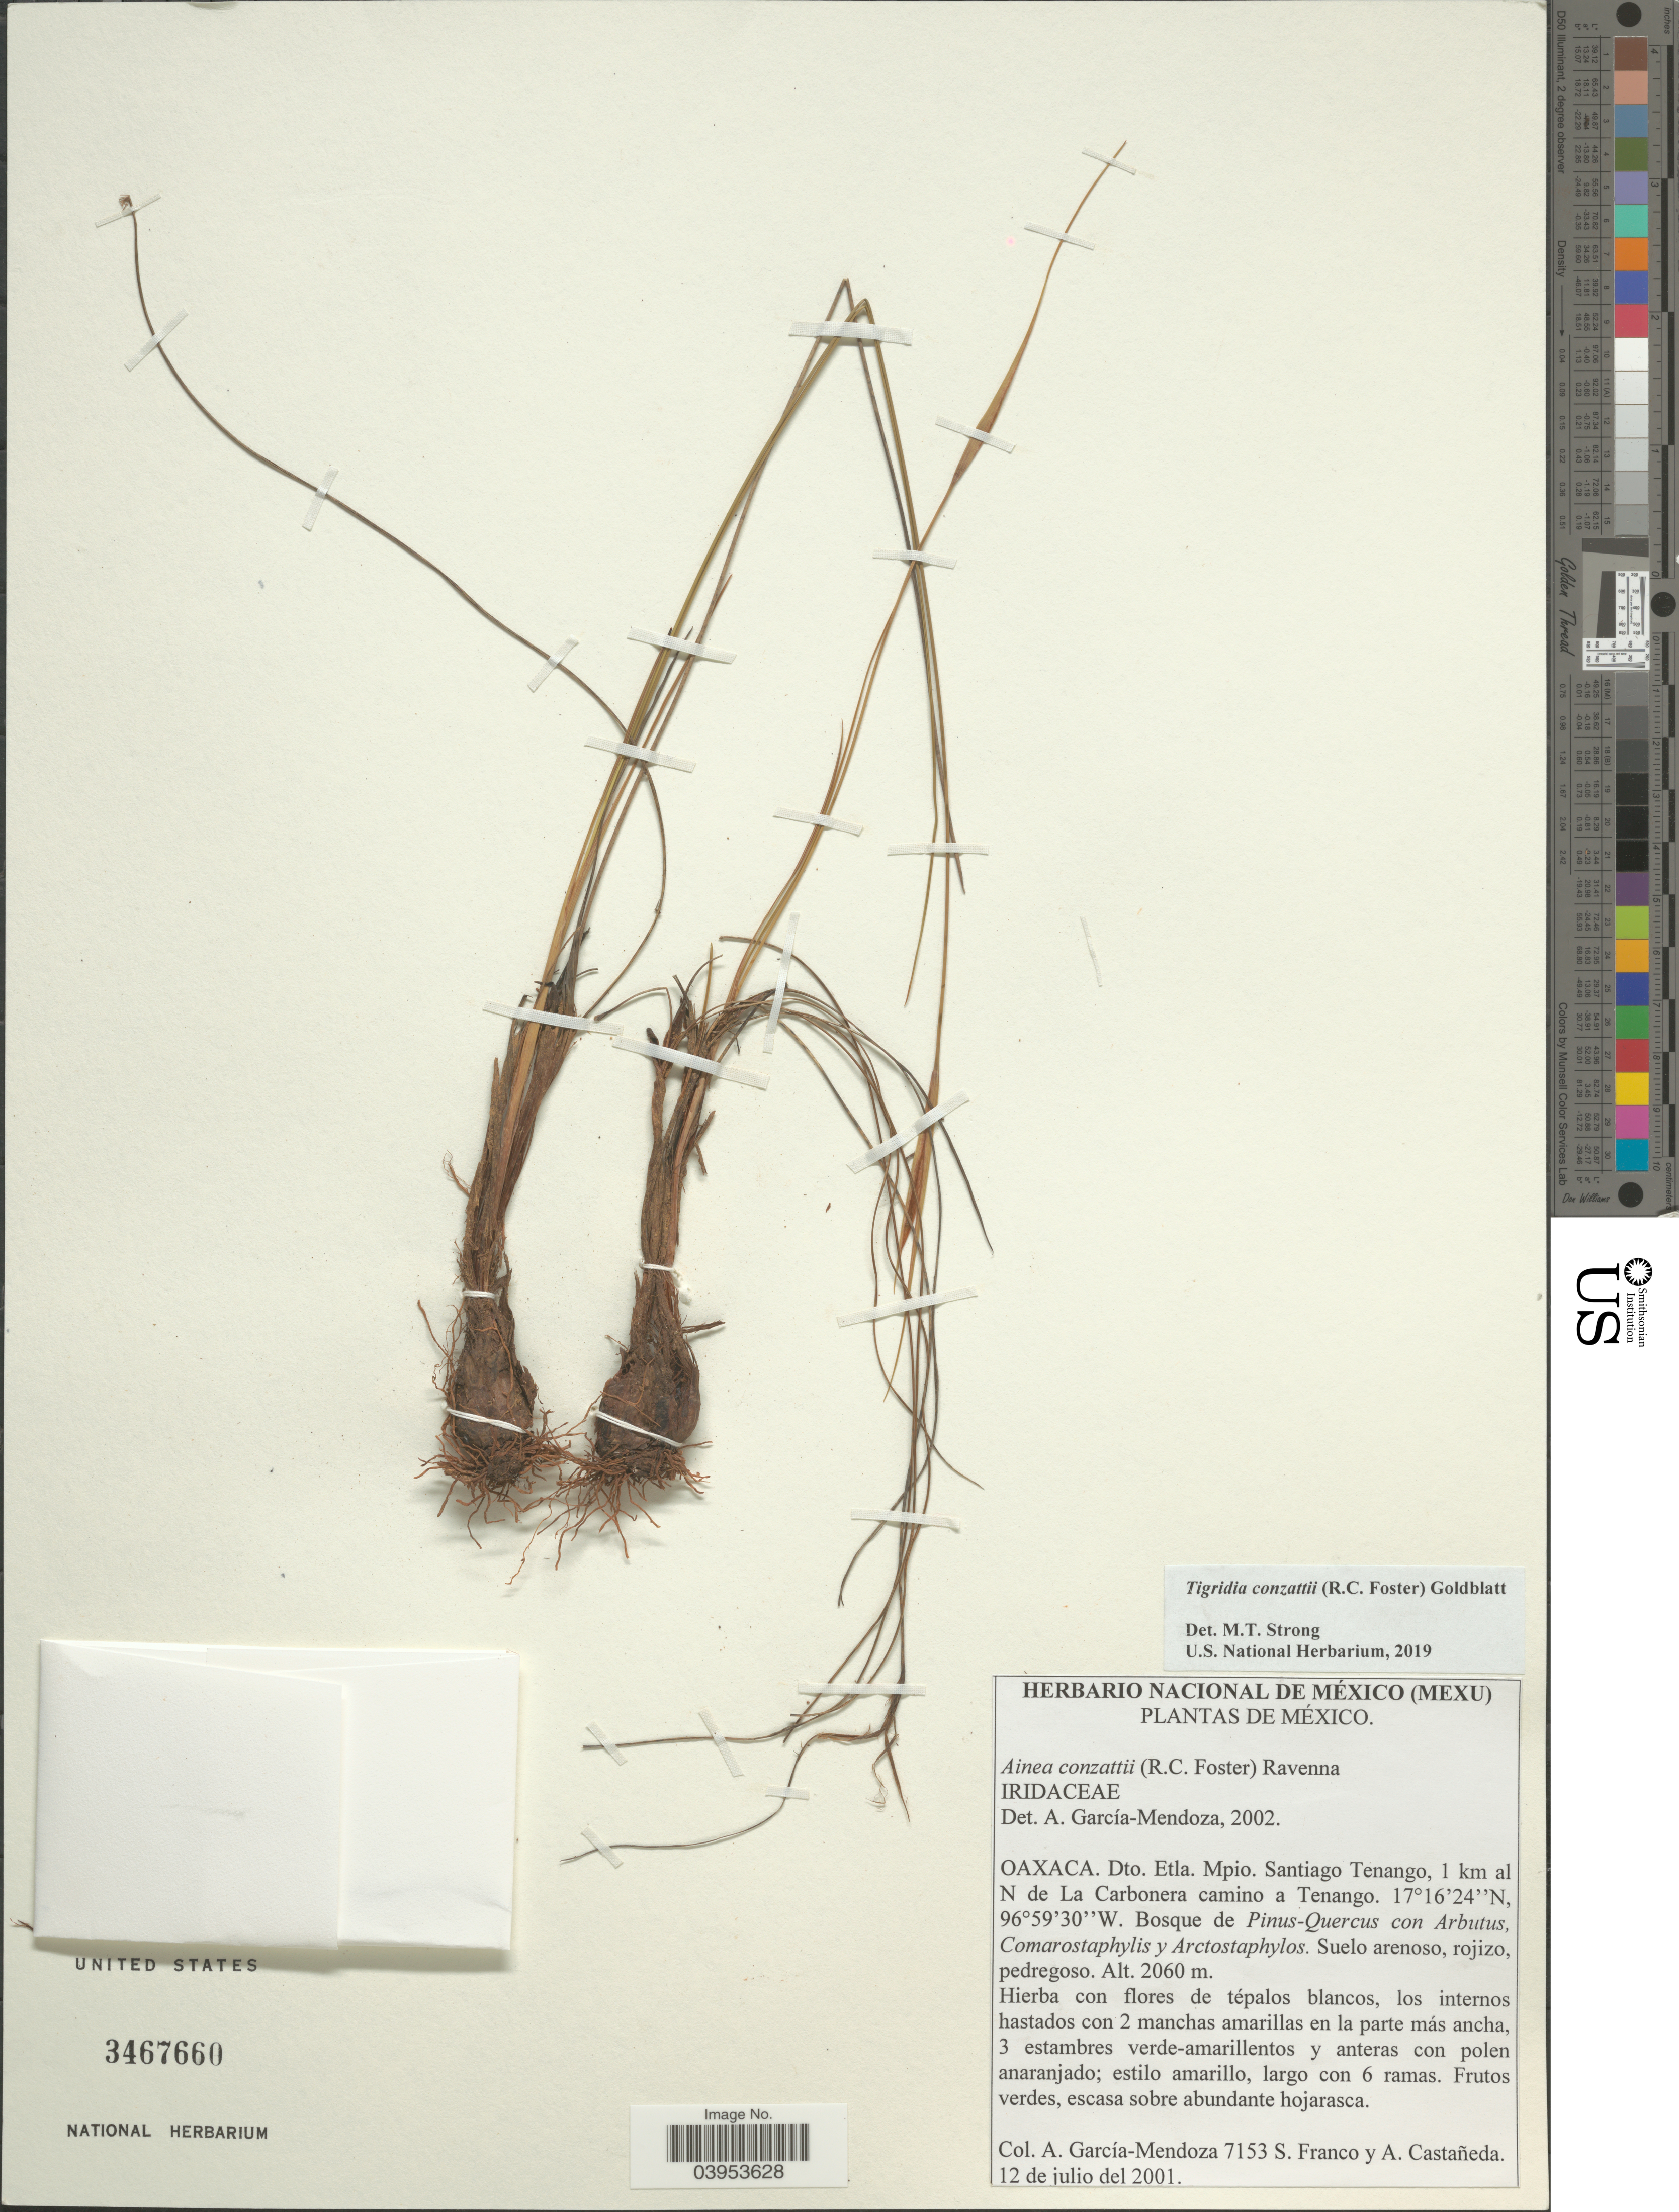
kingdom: Plantae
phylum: Tracheophyta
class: Liliopsida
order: Asparagales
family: Iridaceae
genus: Tigridia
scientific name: Tigridia conzattii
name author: (R.C. Foster) Goldblatt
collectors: A. García-Mendoza, S. Franco & A. Castañeda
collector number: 7153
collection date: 2001-07-12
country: Mexico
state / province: Oaxaca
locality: Dto. Etla. Mpio. Santiago Tenango, 1 km al N de La Carbonera camino a Tenango.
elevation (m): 2060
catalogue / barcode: US 3467660